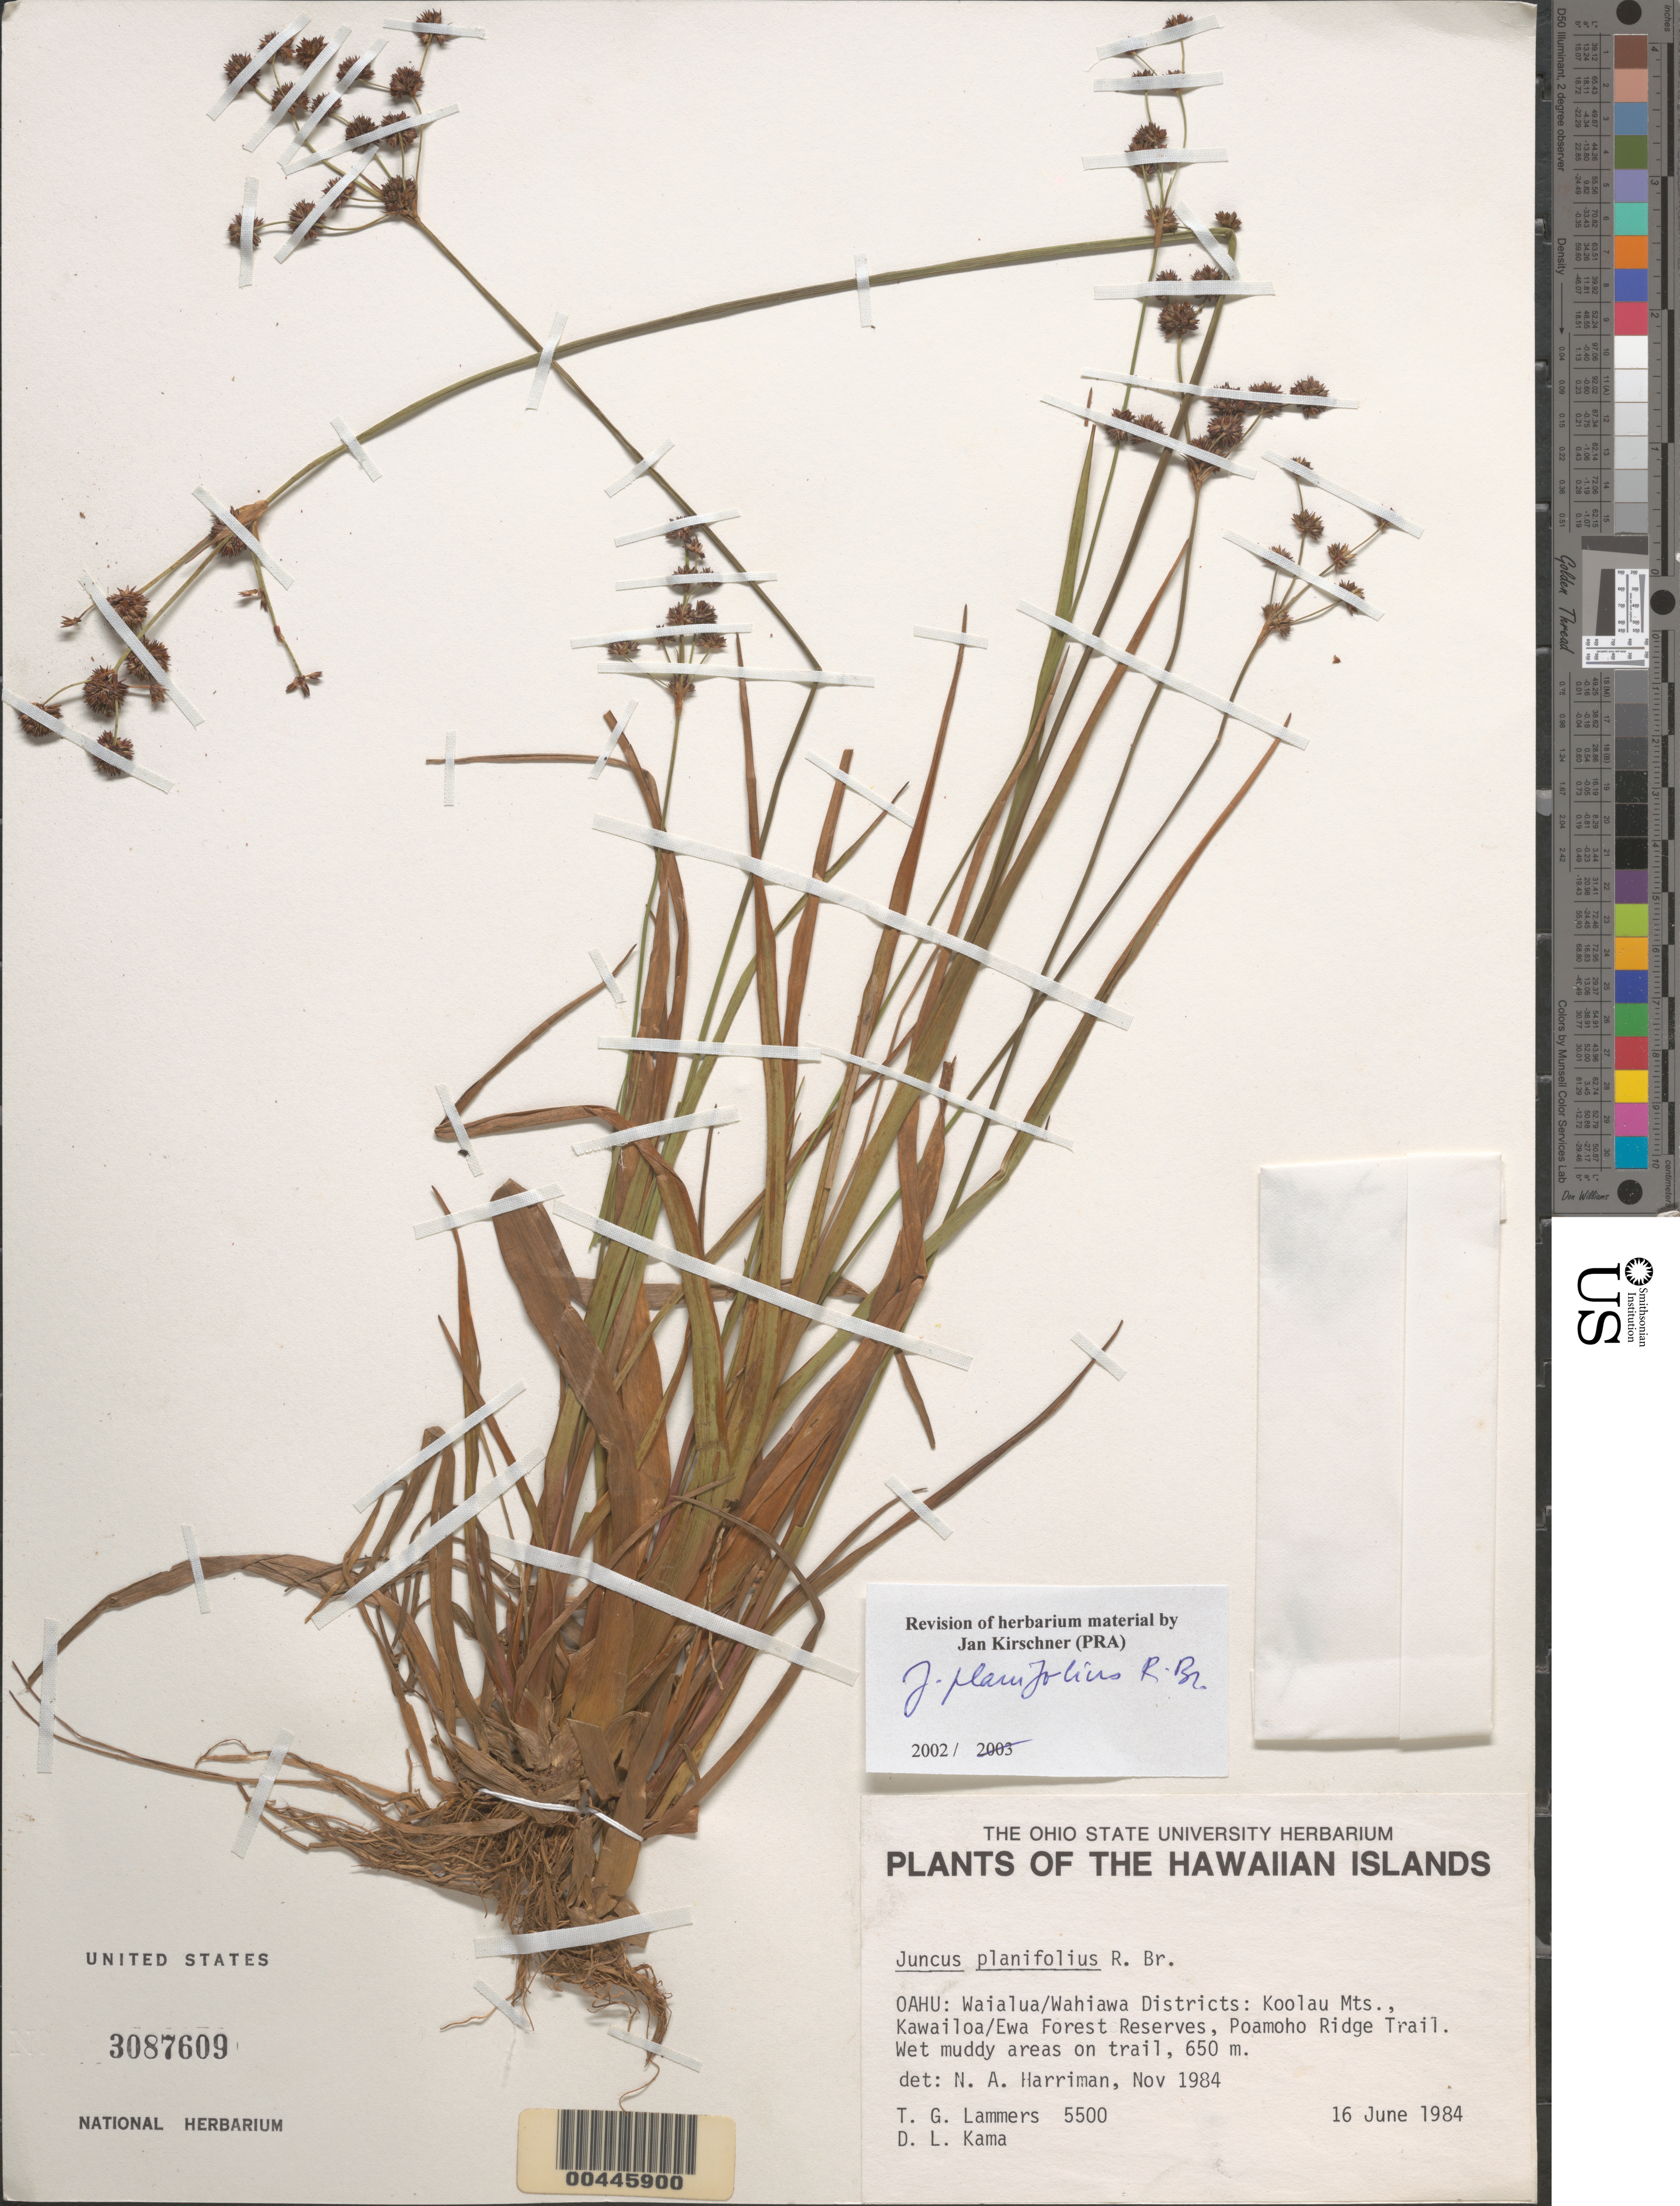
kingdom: Plantae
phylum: Tracheophyta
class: Liliopsida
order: Poales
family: Juncaceae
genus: Juncus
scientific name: Juncus planifolius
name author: R. Br.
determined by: Harriman, N. A.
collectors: T. G. Lammers & D. Kama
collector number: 5500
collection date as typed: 16 Jun 1984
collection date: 1984-06-16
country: United States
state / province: Hawaii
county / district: Honolulu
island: Oahu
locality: Waialua/Wahiawa Dists., Koolau Mts, Kawailoa/Ewa For Res, Poamoho Ridge Trail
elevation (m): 650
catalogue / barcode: US 3087609